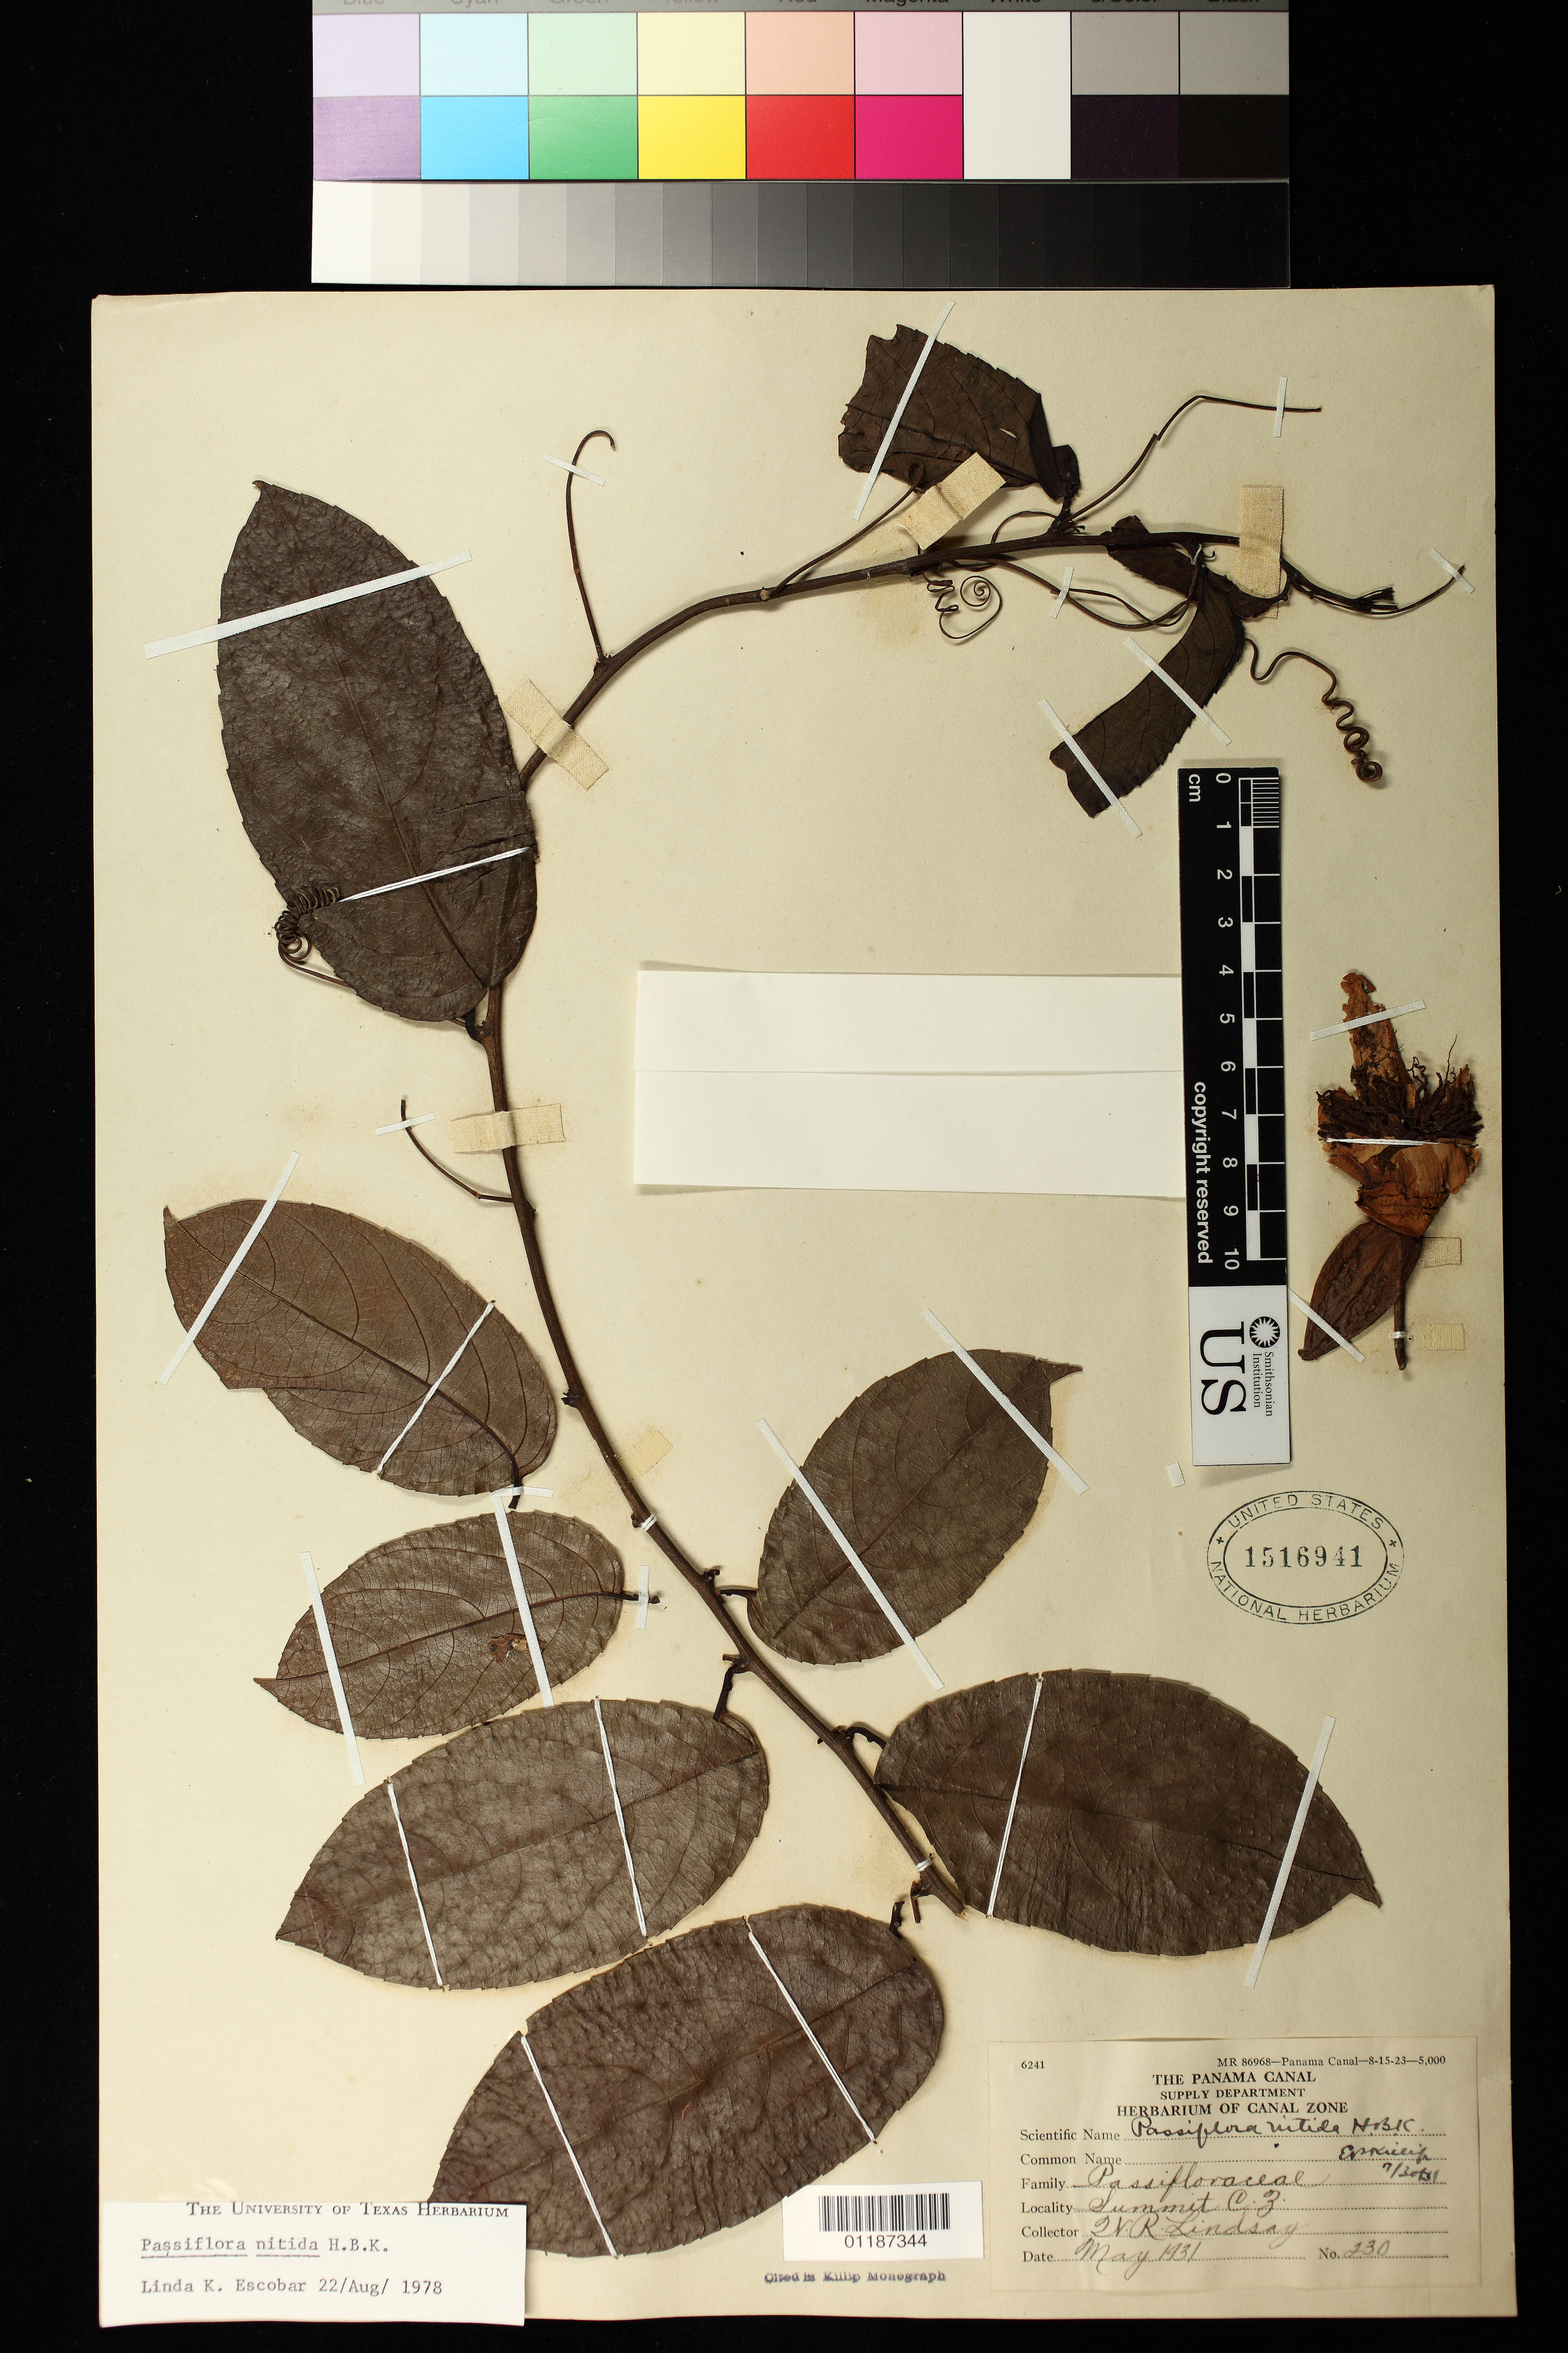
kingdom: Plantae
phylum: Tracheophyta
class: Magnoliopsida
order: Malpighiales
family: Passifloraceae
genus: Passiflora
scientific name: Passiflora nitida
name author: Kunth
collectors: Q. V. Lindsay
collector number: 230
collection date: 1931-05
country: Panama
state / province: Panamá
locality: Summit, Canal Zone.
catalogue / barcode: US 1516941